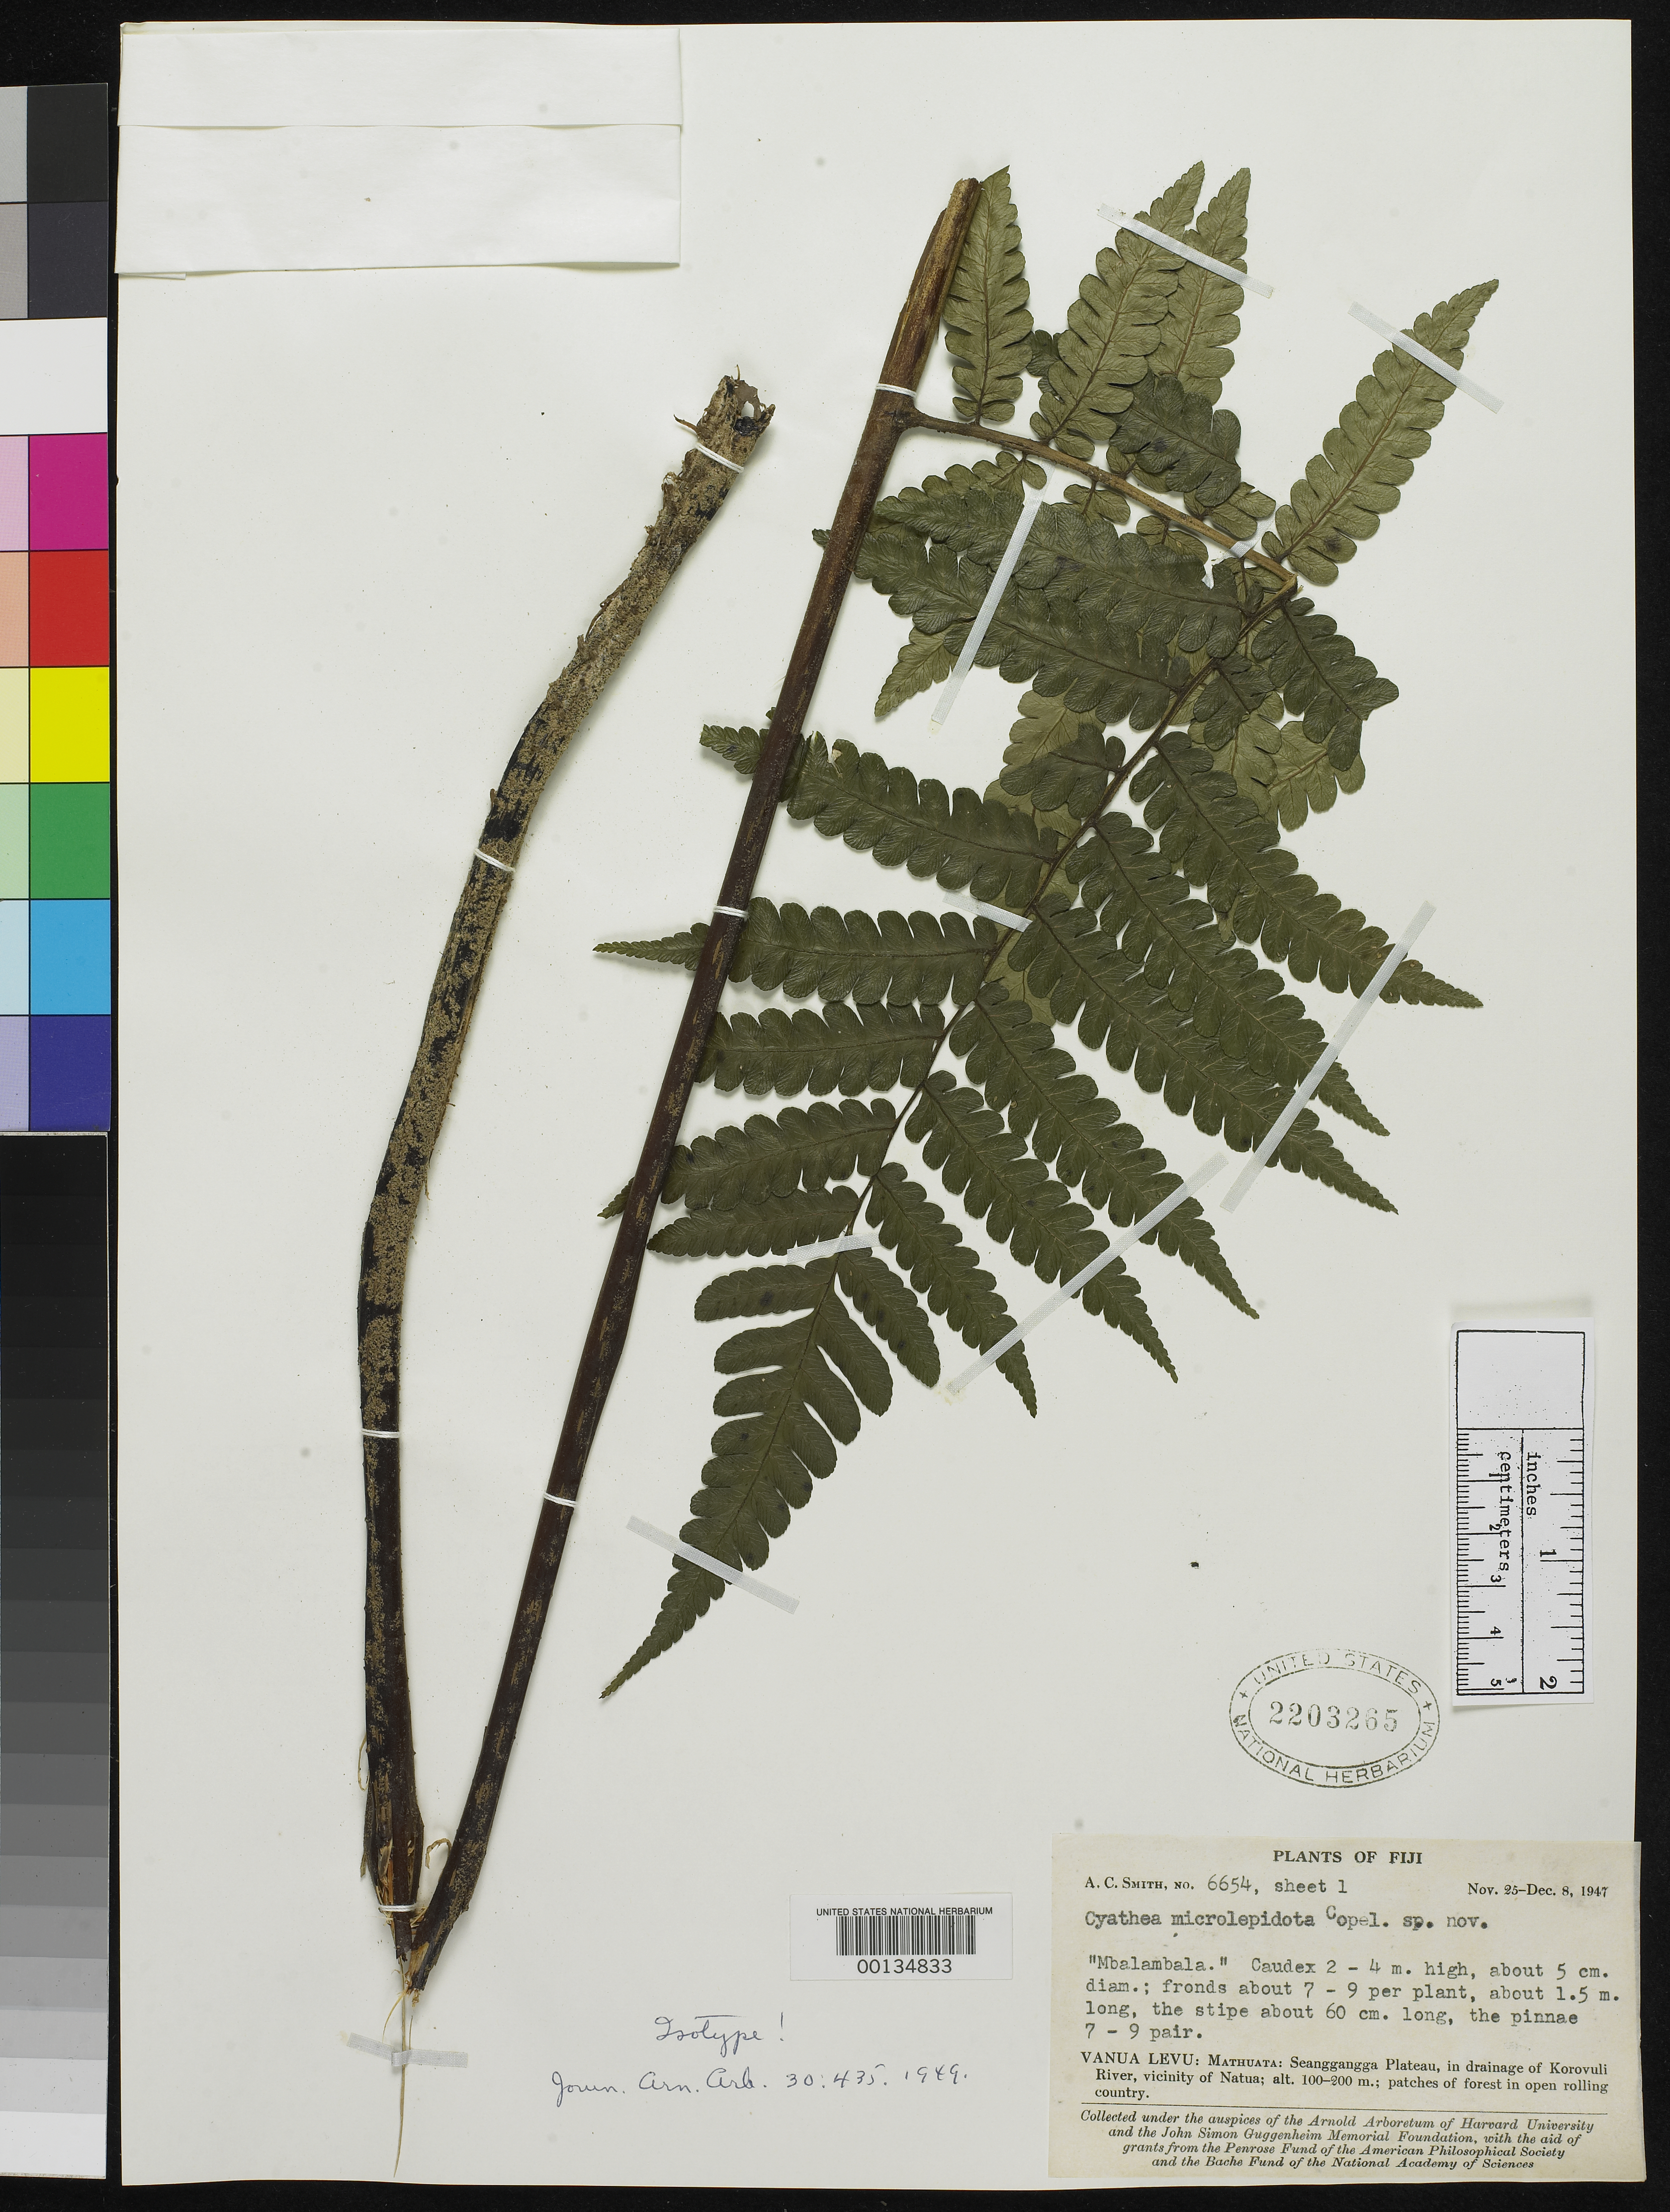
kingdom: Plantae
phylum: Tracheophyta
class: Polypodiopsida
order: Cyatheales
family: Cyatheaceae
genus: Cyathea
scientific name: Cyathea microlepidota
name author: Copel.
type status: Isotype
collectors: A. C. Smith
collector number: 6654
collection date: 1953-08-11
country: Fiji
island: Taveuni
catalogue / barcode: US 2203265